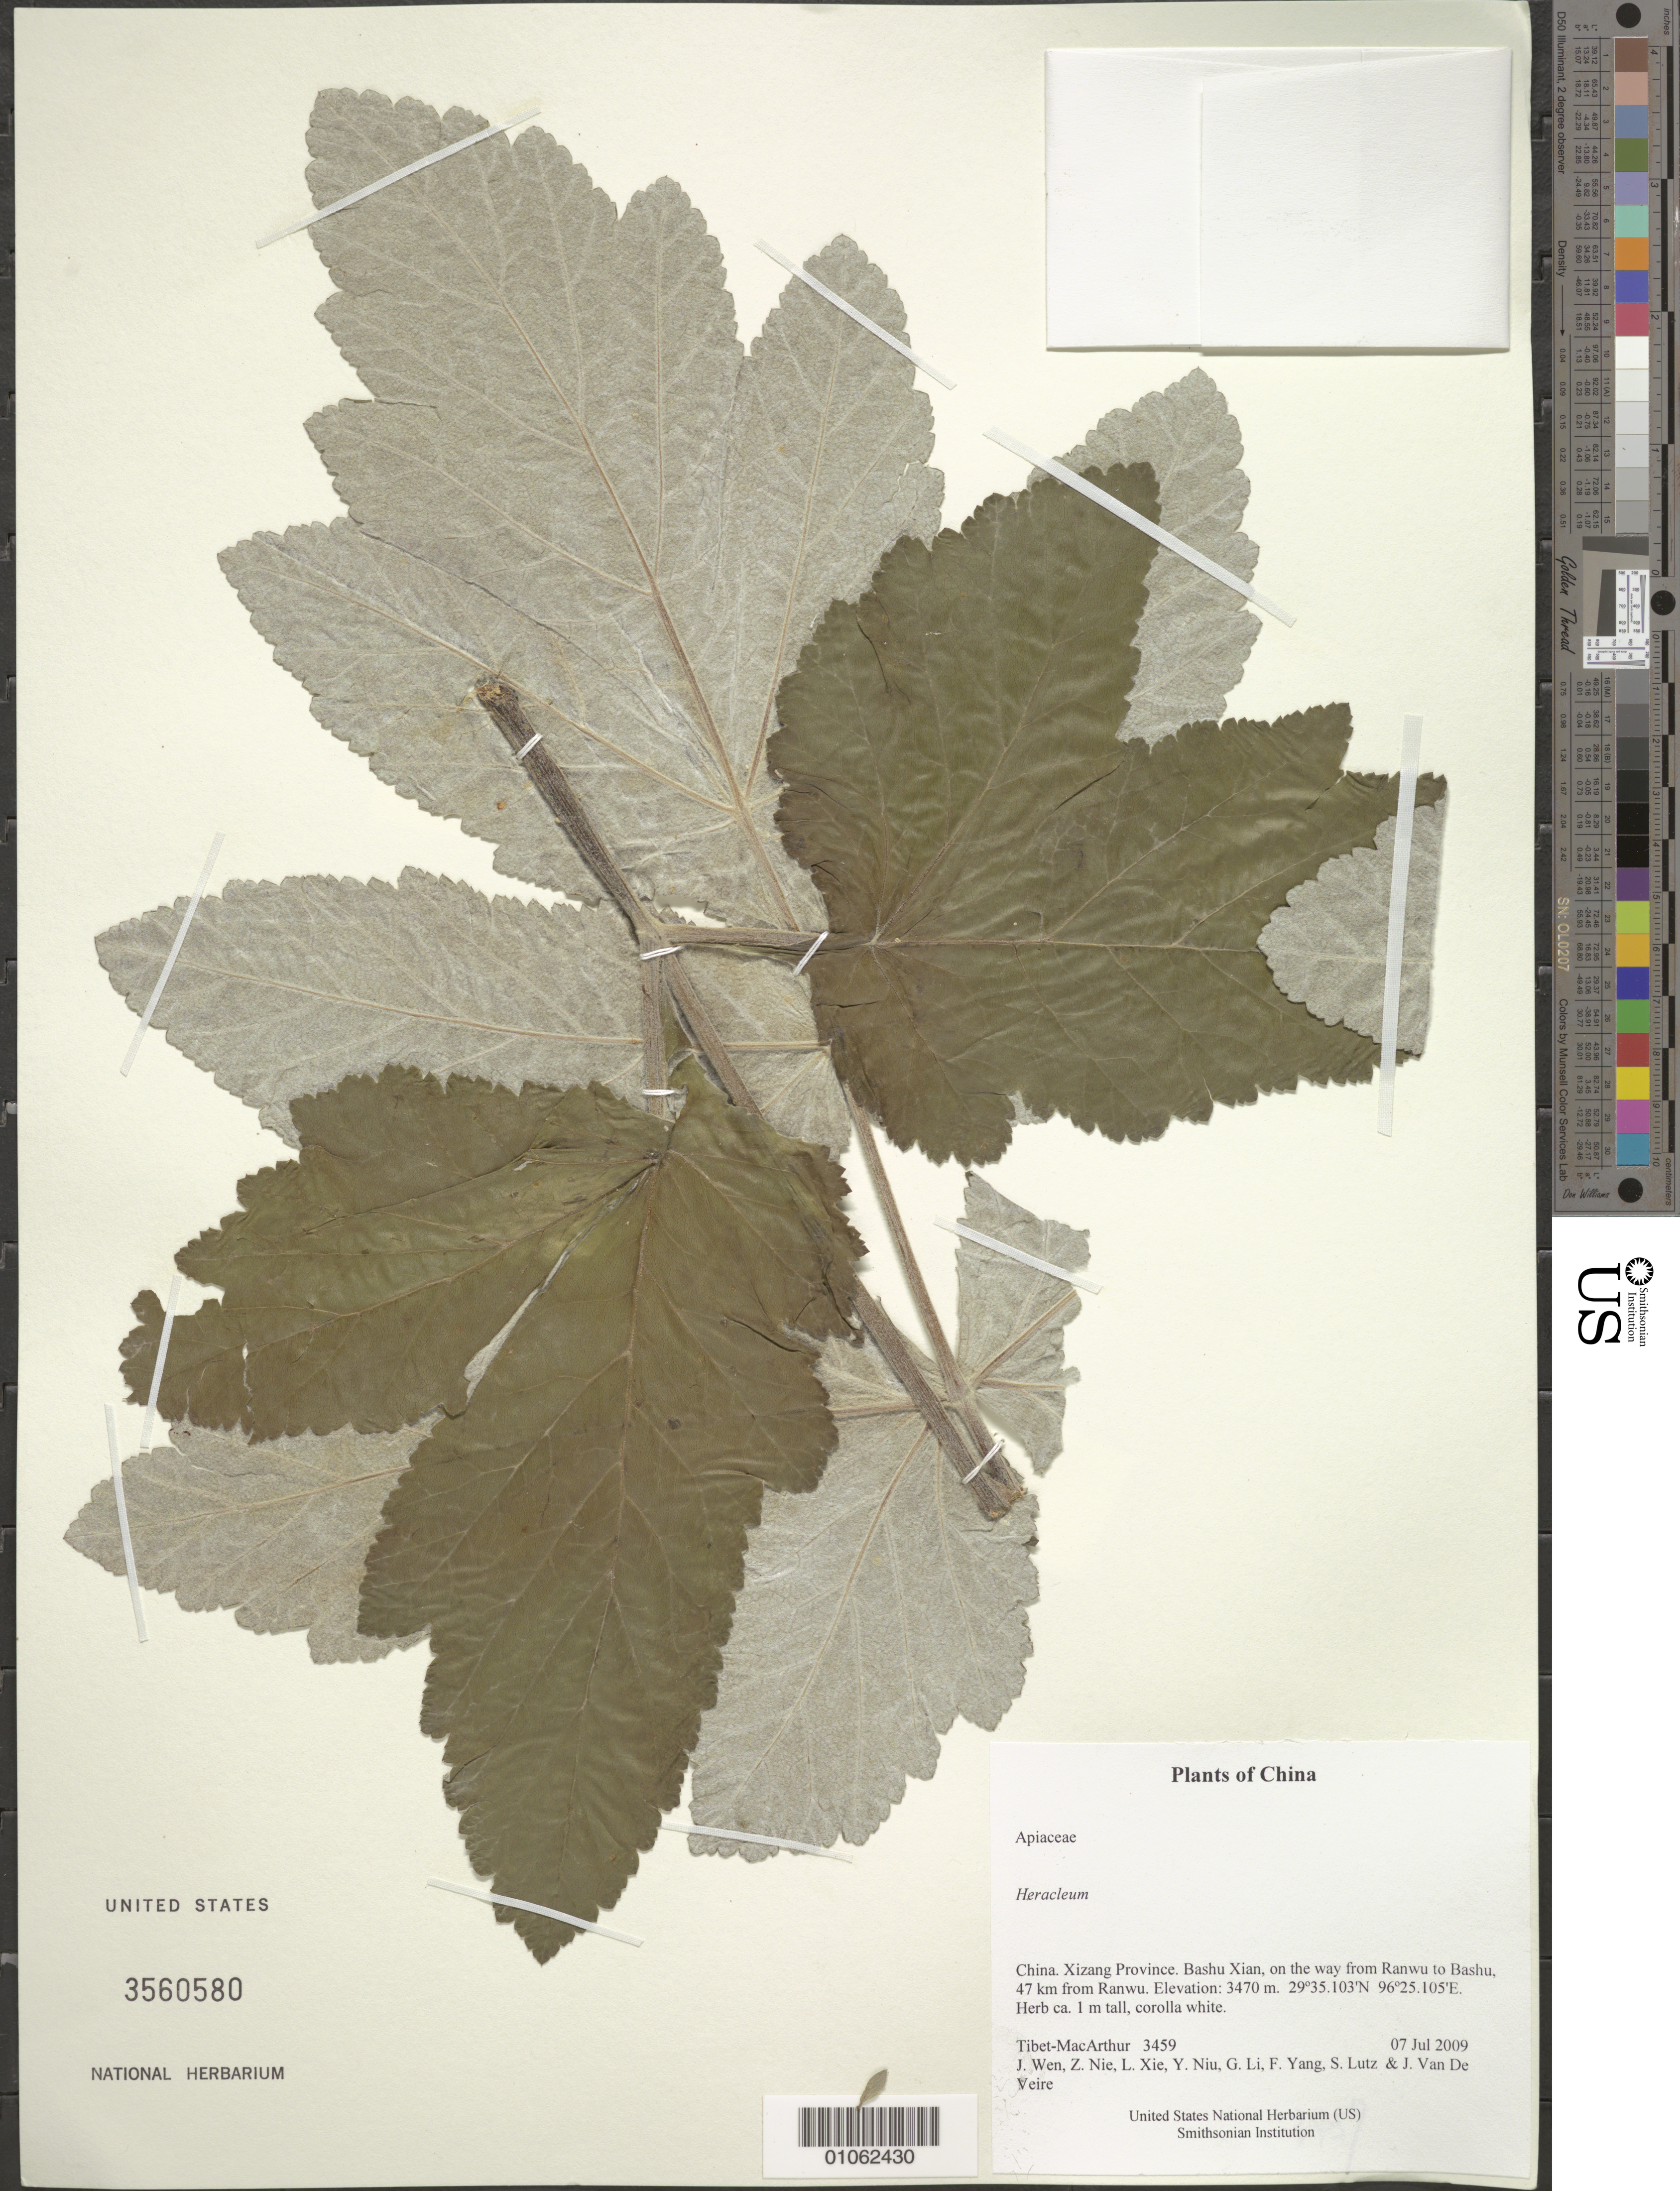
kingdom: Plantae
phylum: Tracheophyta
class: Magnoliopsida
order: Apiales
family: Apiaceae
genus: Heracleum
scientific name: Heracleum sp.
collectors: Tibet-MacArthur, J. Wen, Z. Nie, L. Xie, Y. Niu, G. Li, F. Yang, S. Lutz & J. Van De Veire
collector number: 3459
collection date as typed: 07 Jul 2009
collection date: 2009-07-07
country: China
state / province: Xizang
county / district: Bashu Xian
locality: on the way from Ranwu to Bashu, 47 km from Ranwu.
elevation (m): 3470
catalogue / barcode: US 3560580